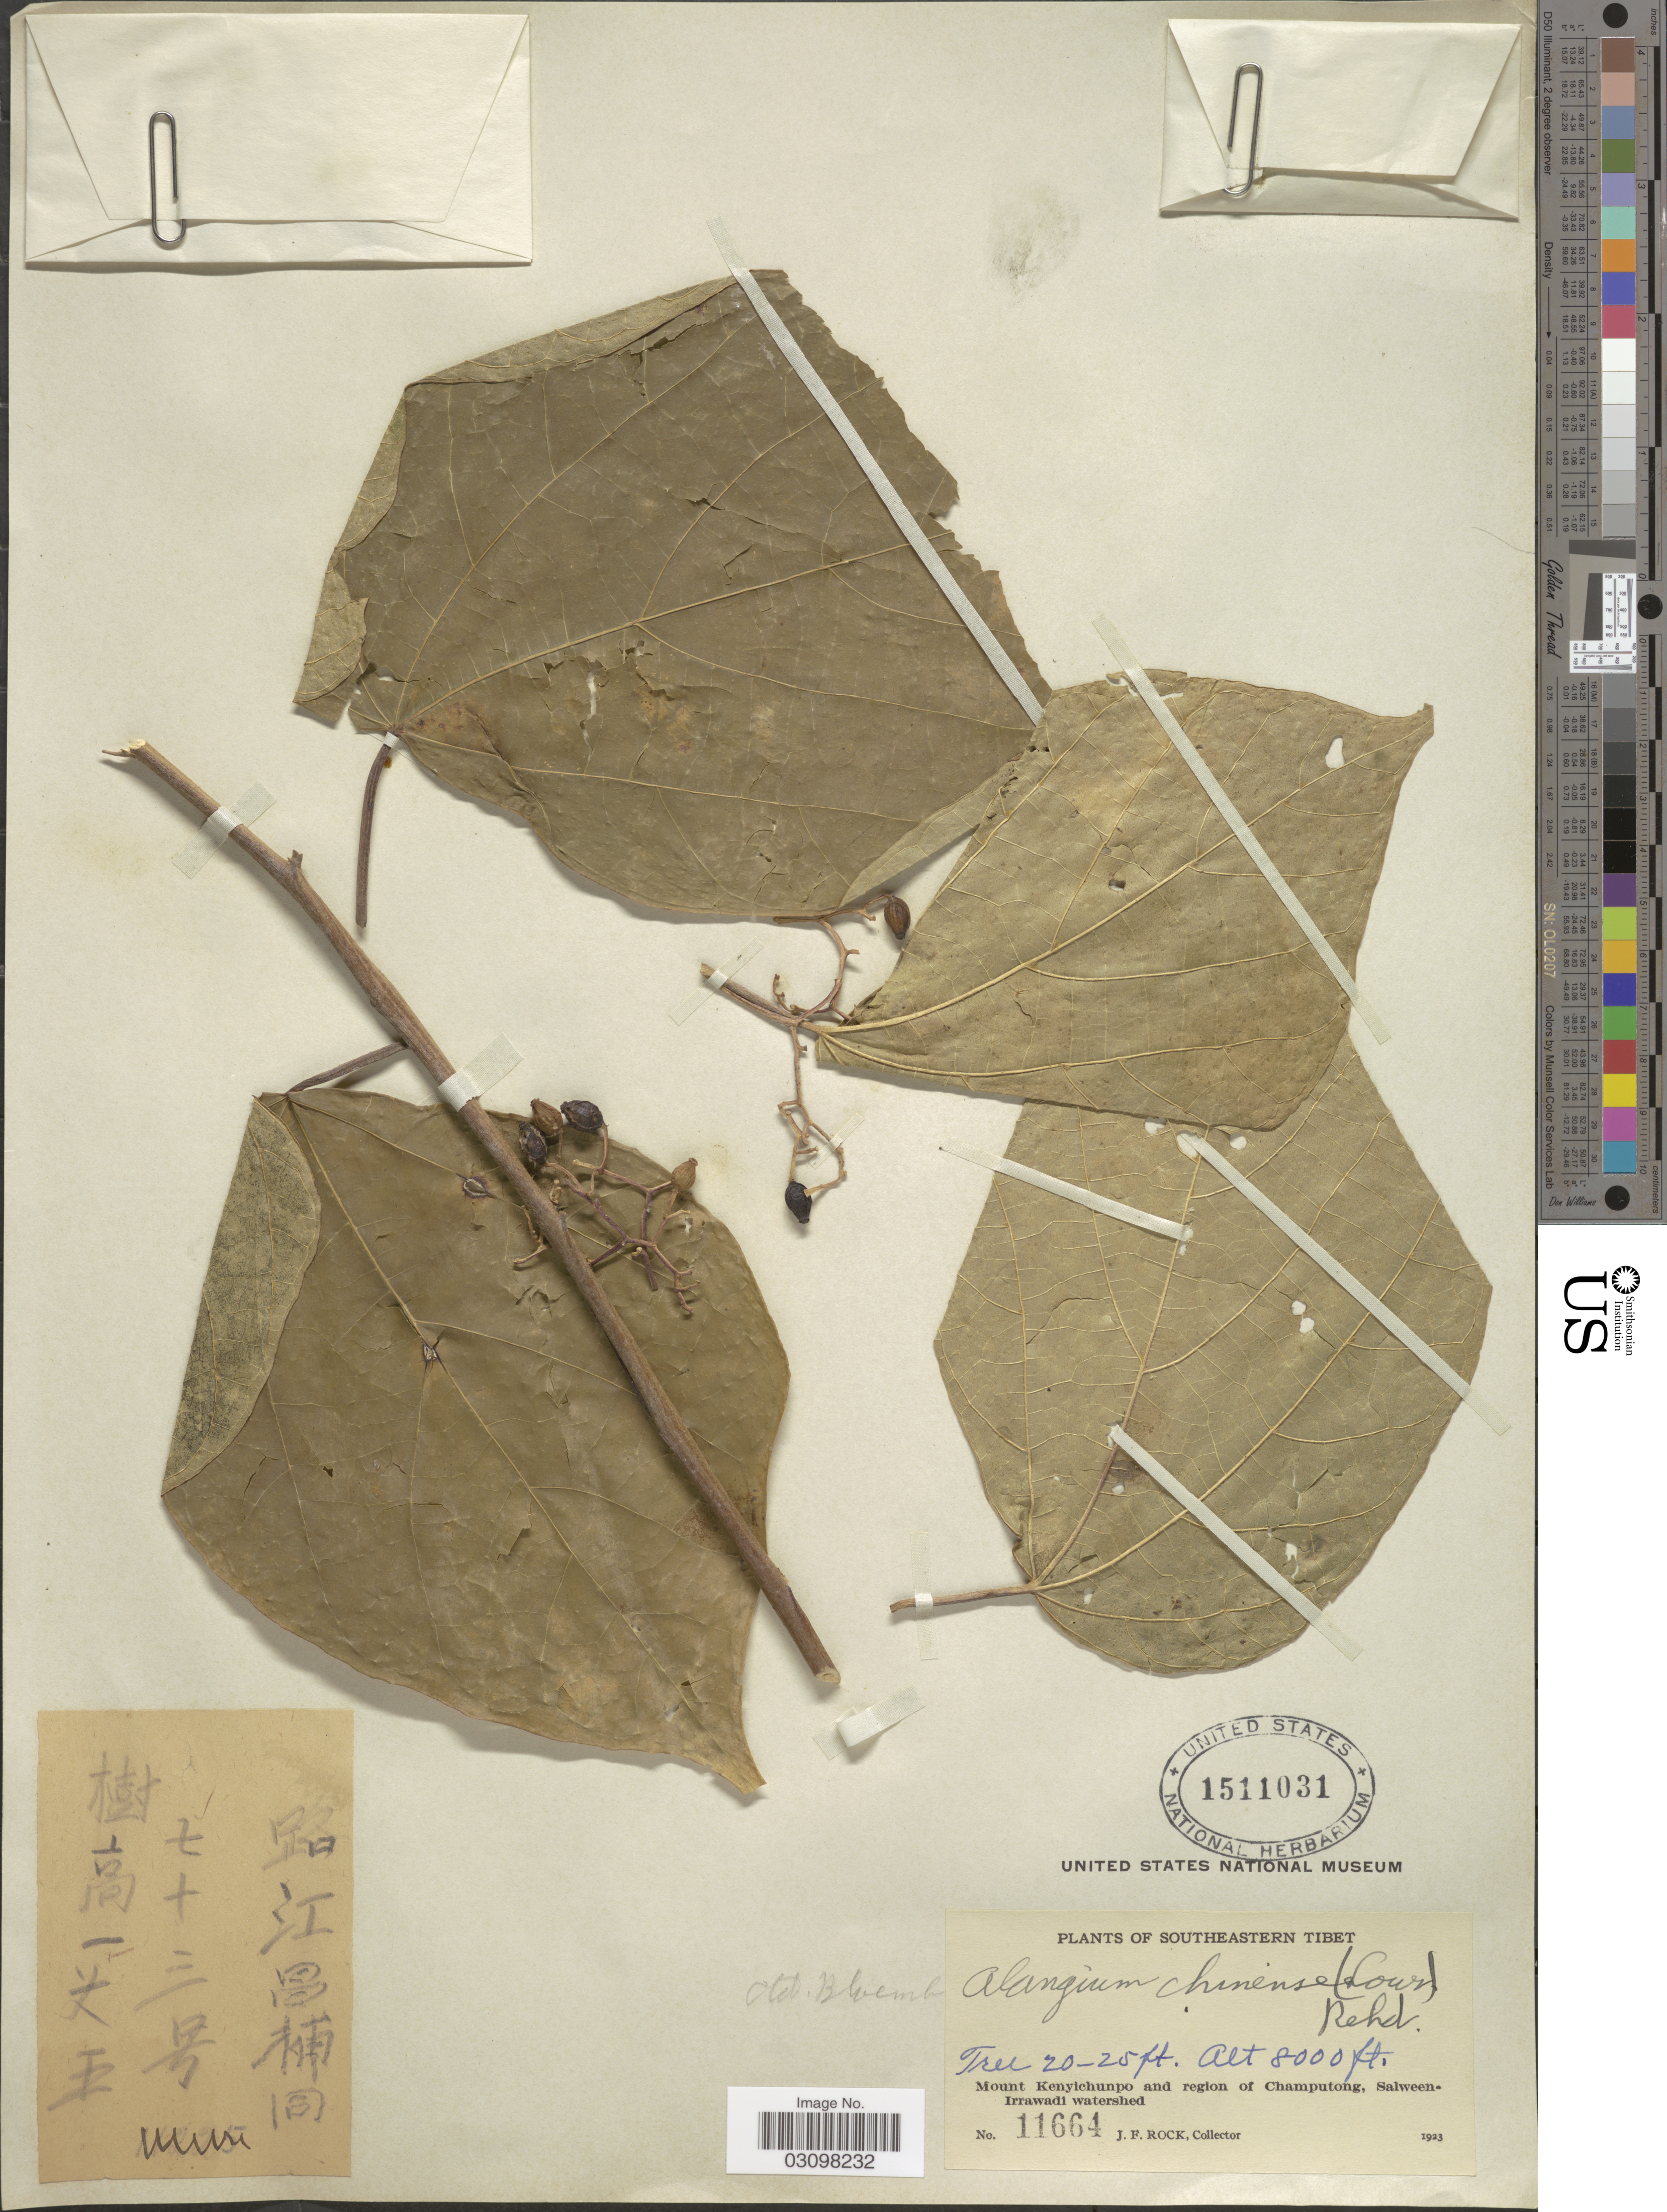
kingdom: Plantae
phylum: Tracheophyta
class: Magnoliopsida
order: Cornales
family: Cornaceae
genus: Alangium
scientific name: Alangium chinense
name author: (Harms) Rehder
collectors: J. Rock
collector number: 11664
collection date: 1923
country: China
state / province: Xizang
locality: Southeastern Tibet. Mount Kenyichunpo and region of Champutong, Salween-Irrawadi watershed.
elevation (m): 2438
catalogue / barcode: US 1511031